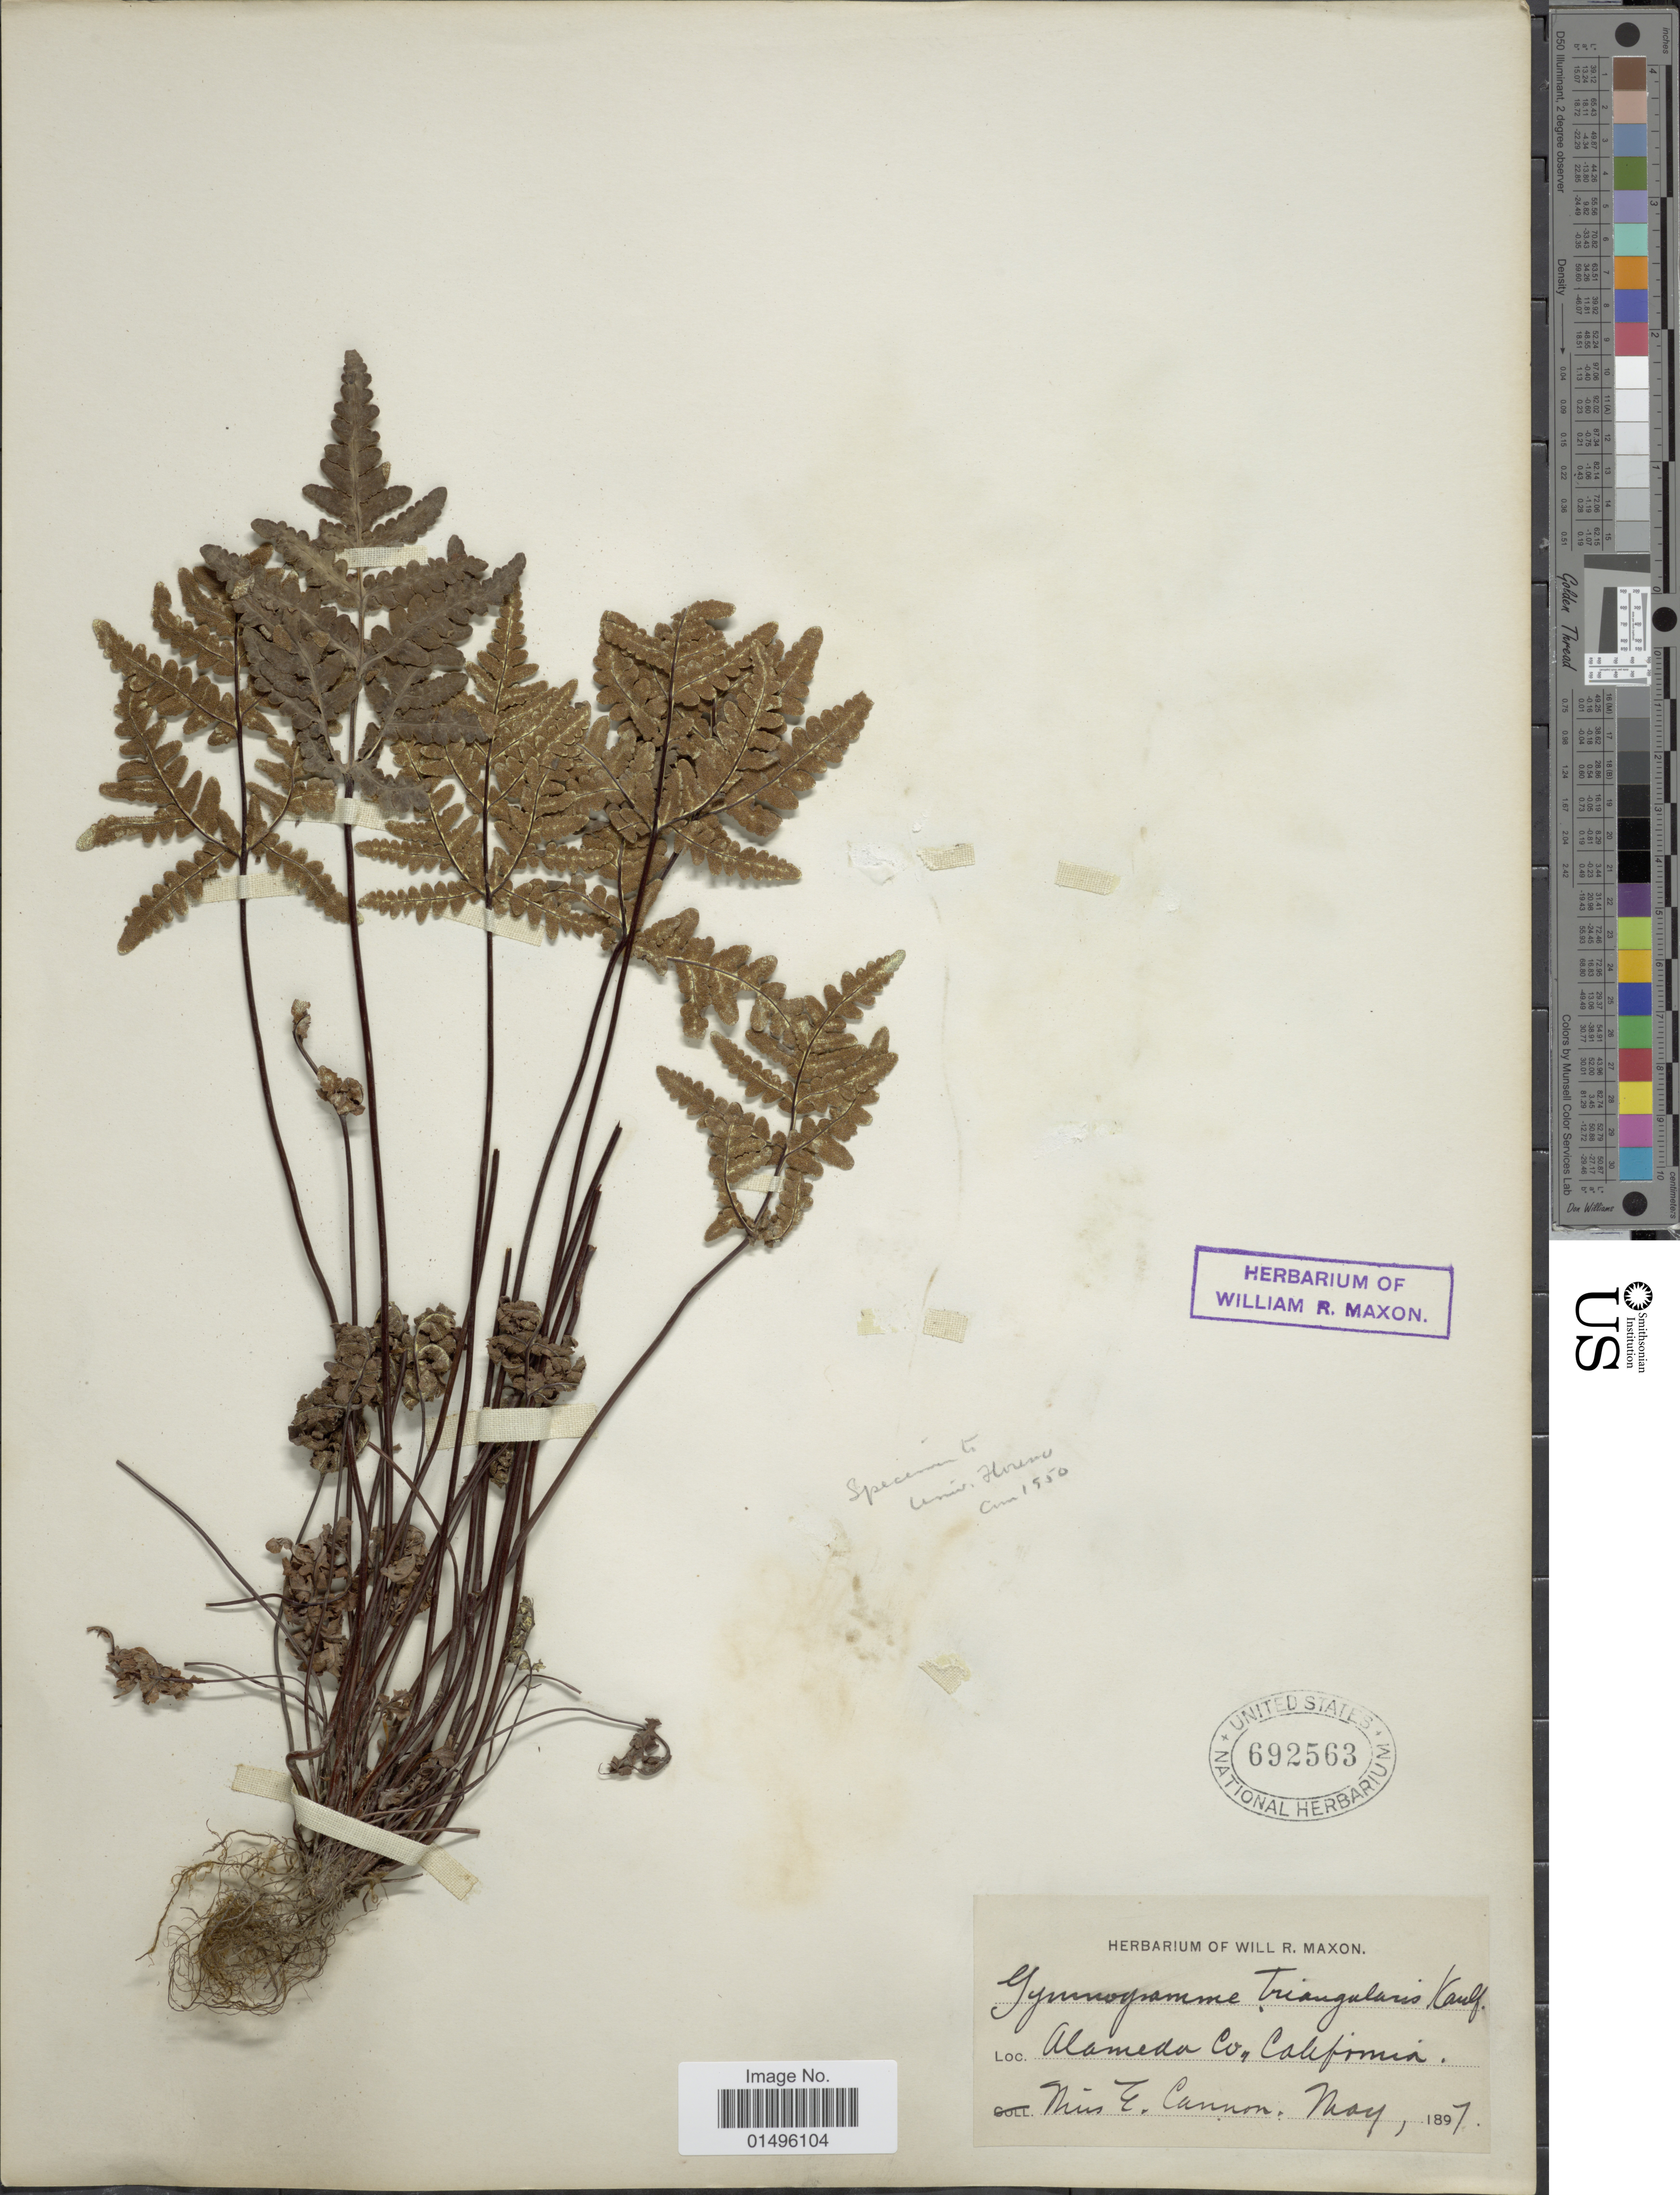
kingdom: Plantae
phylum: Tracheophyta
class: Polypodiopsida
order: Polypodiales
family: Pteridaceae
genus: Pentagramma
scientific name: Pentagramma triangularis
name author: (Kaulf.) Yatsk. et al.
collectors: E. Cannon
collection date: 1897-05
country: United States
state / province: California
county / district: Alameda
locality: California, Alameda Co.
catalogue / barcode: US 692563